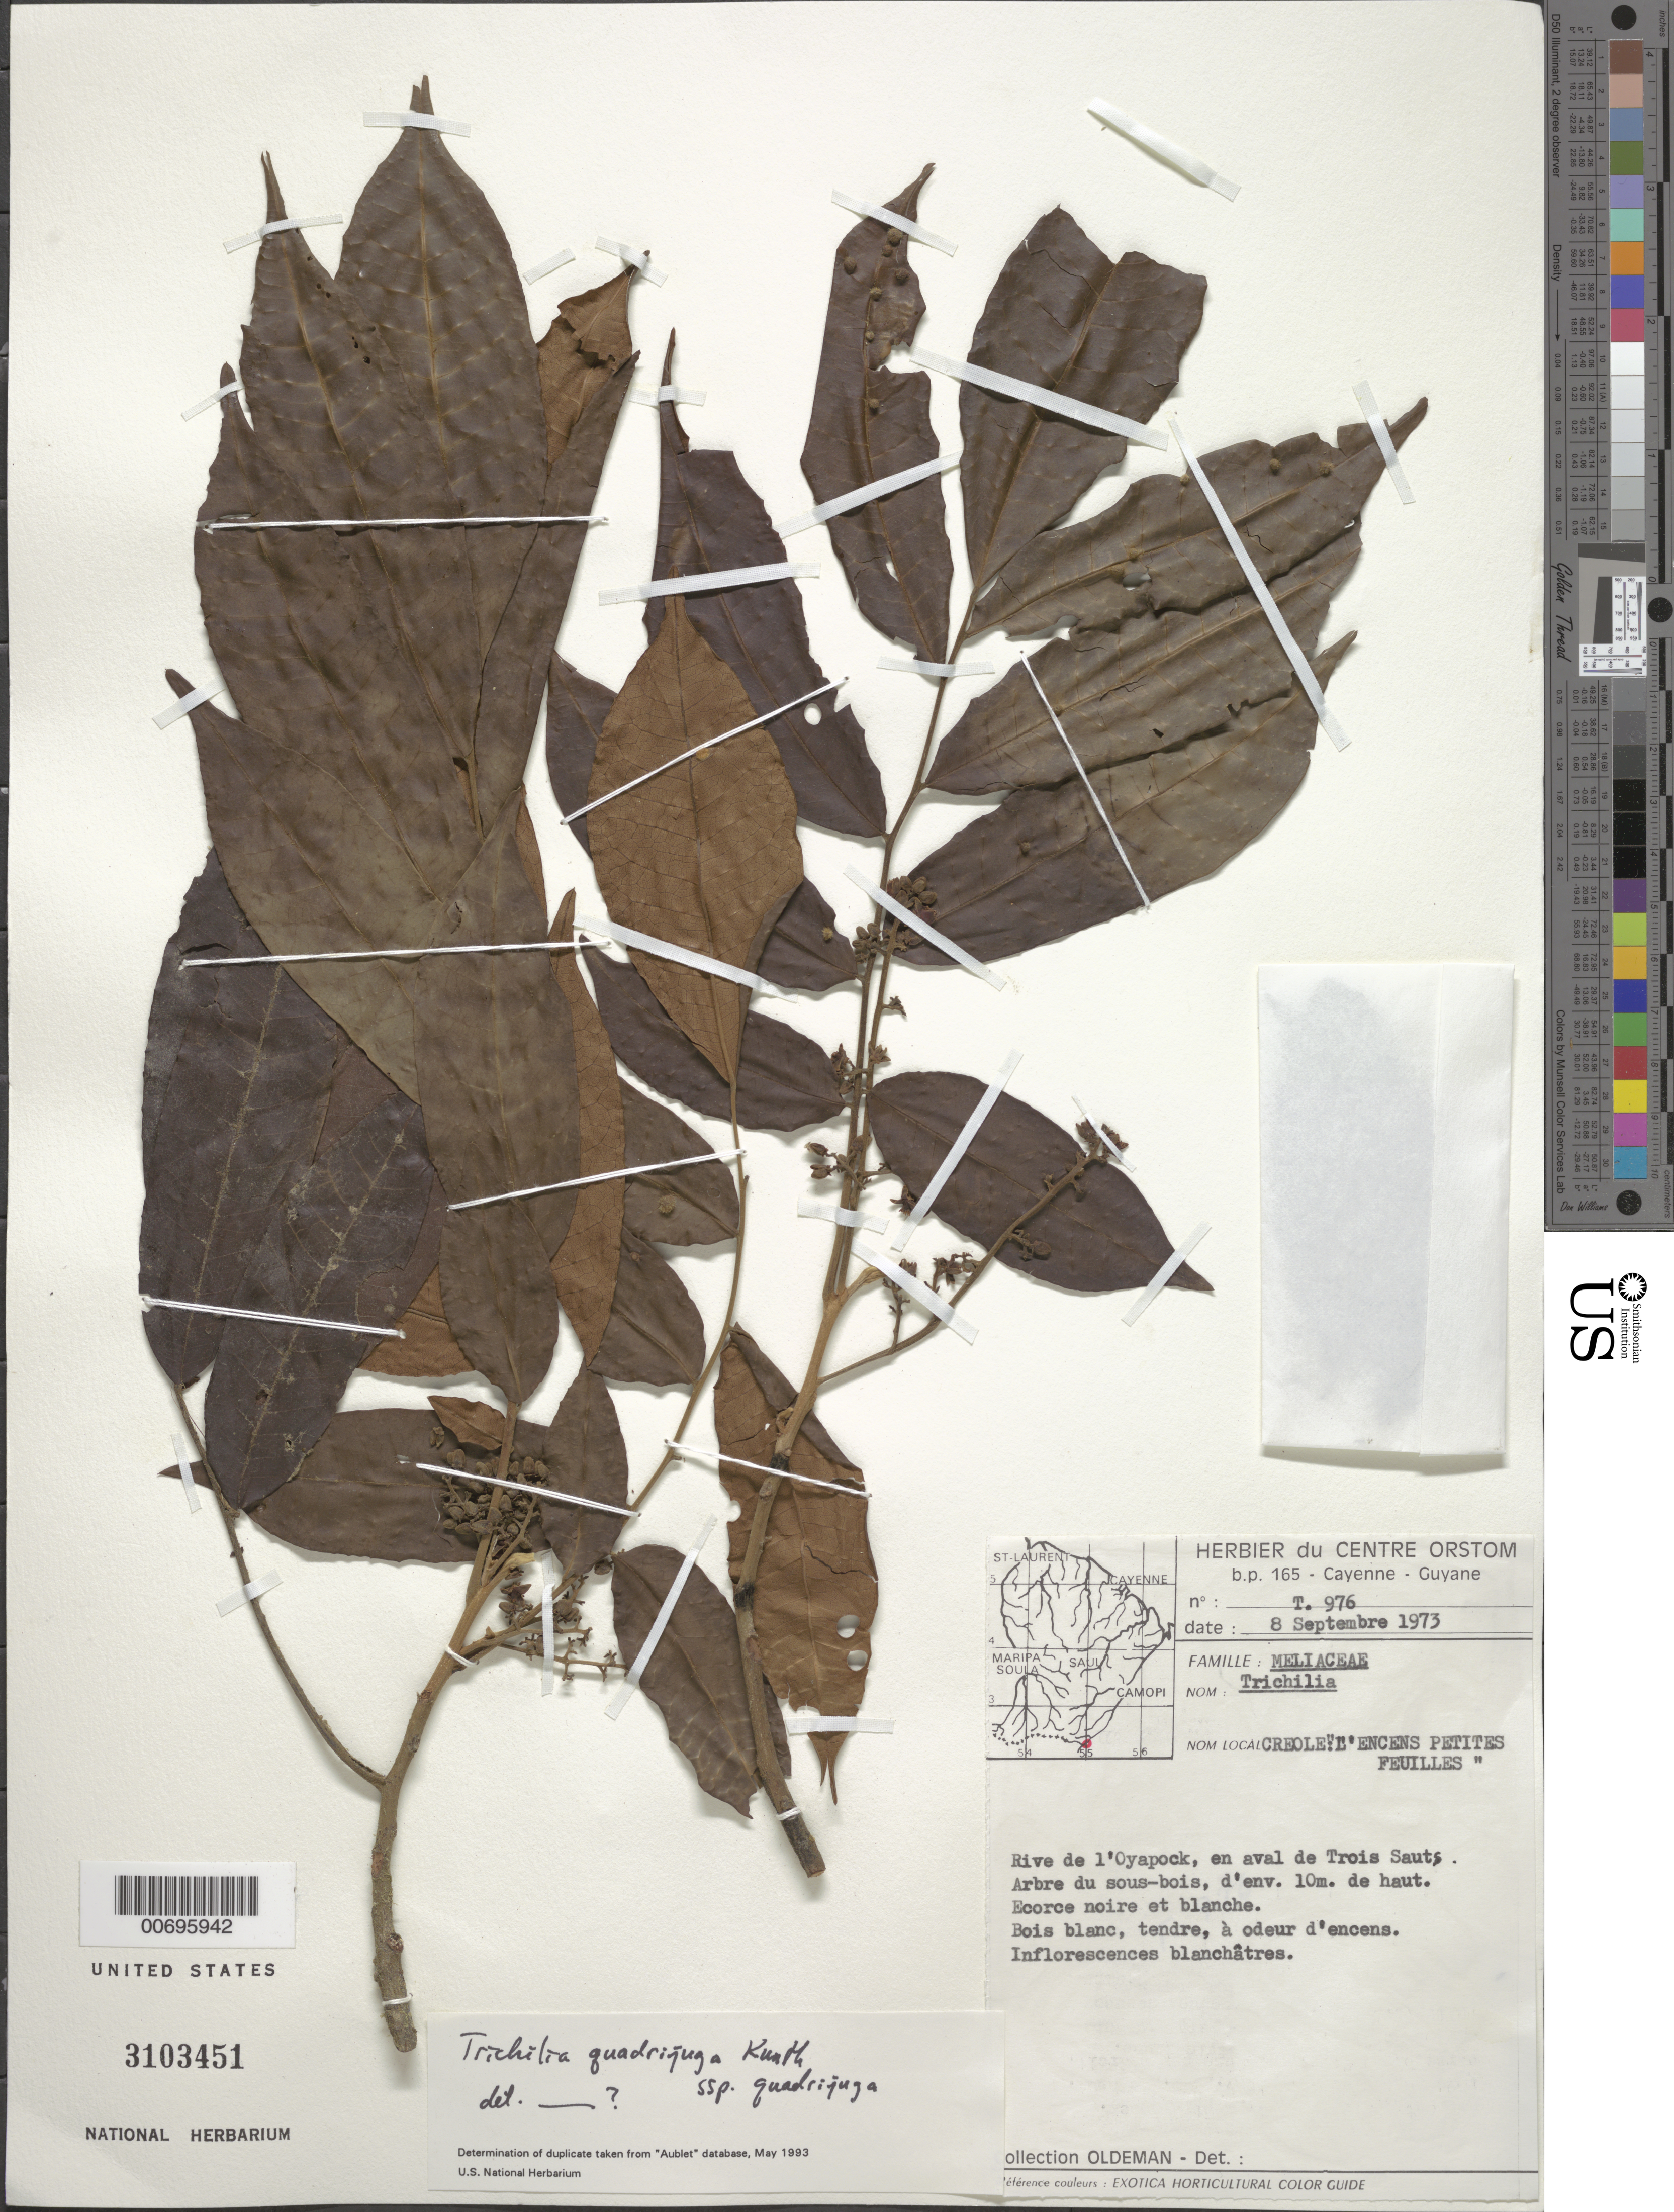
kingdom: Plantae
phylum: Tracheophyta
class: Magnoliopsida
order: Sapindales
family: Meliaceae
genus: Trichilia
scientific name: Trichilia quadrijuga subsp. quadrijuga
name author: Kunth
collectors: R. Oldeman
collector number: T 976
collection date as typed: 8-Sep-73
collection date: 1973-09-08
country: French Guiana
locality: Rive de l'Oyapock, Trois Saut, downstream of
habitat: Understory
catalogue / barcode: US 3103451